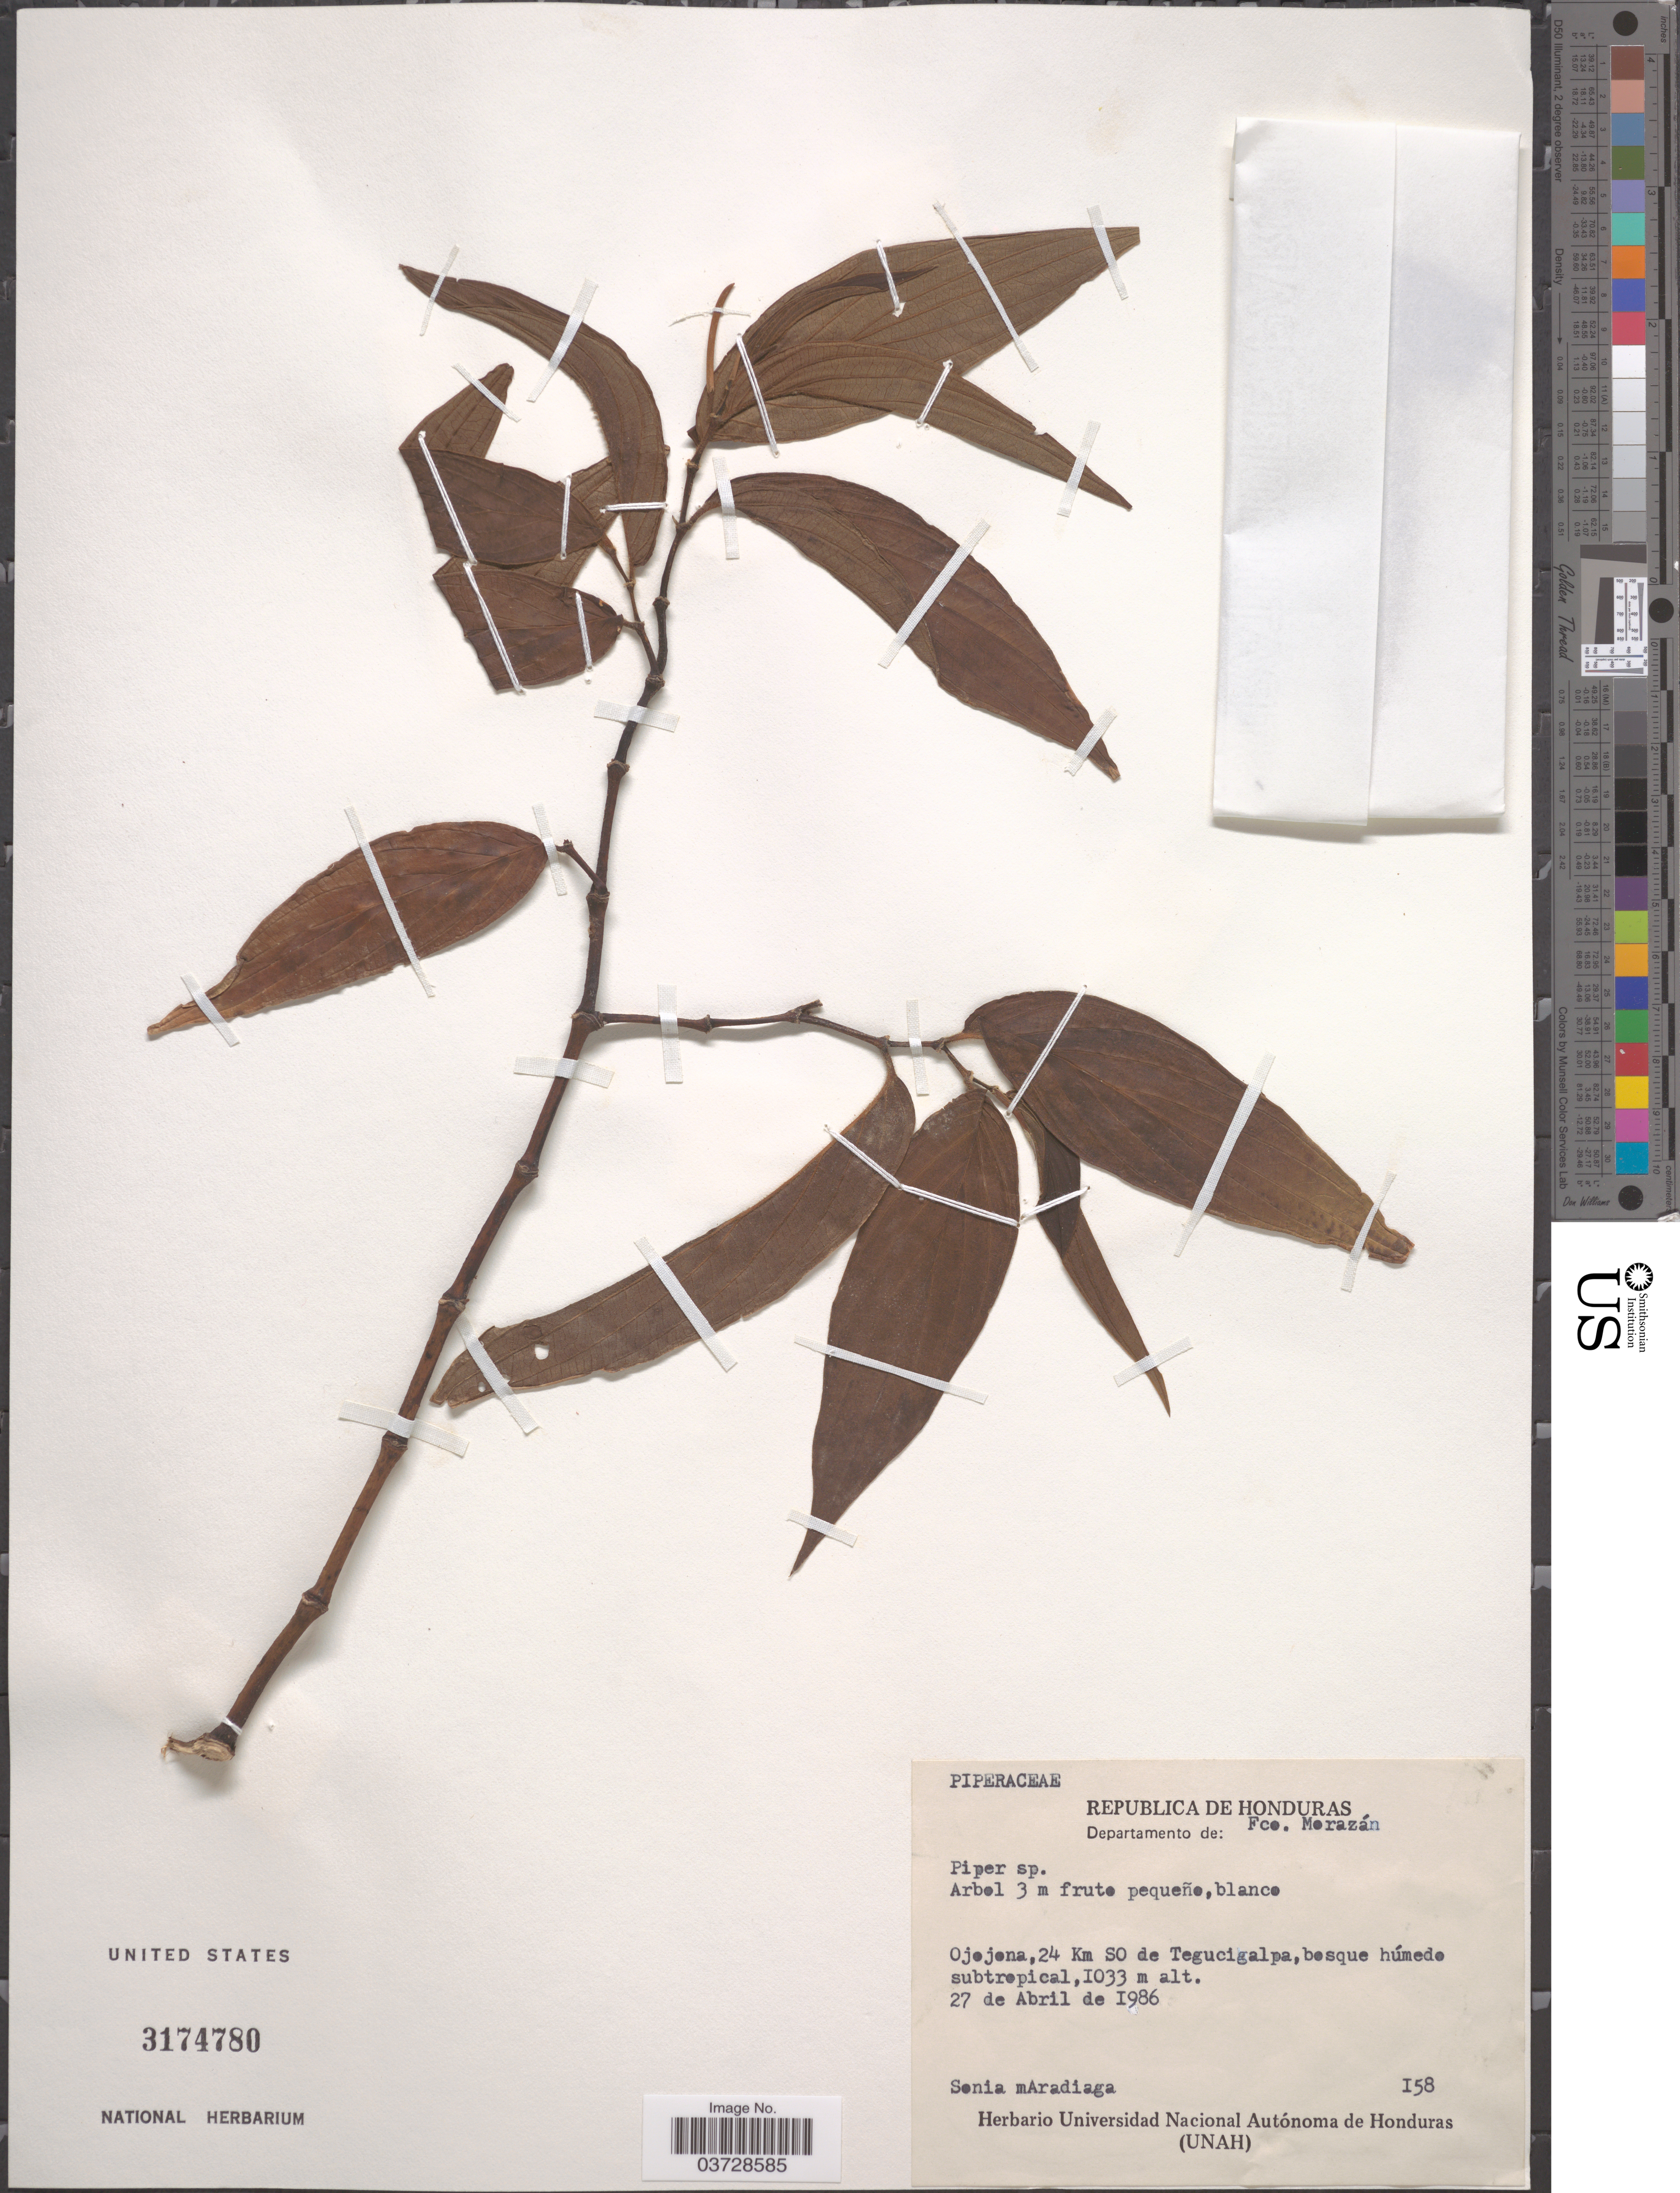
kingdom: Plantae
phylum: Tracheophyta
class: Magnoliopsida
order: Piperales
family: Piperaceae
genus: Piper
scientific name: Piper sp.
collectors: S. Maradiaga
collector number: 158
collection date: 1986-04-27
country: Honduras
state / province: Fco. Morazán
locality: Departamento de: Fco. Morazán. Ojojona,24 Km SO de Tegucigalpa.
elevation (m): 1033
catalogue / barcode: US 3174780